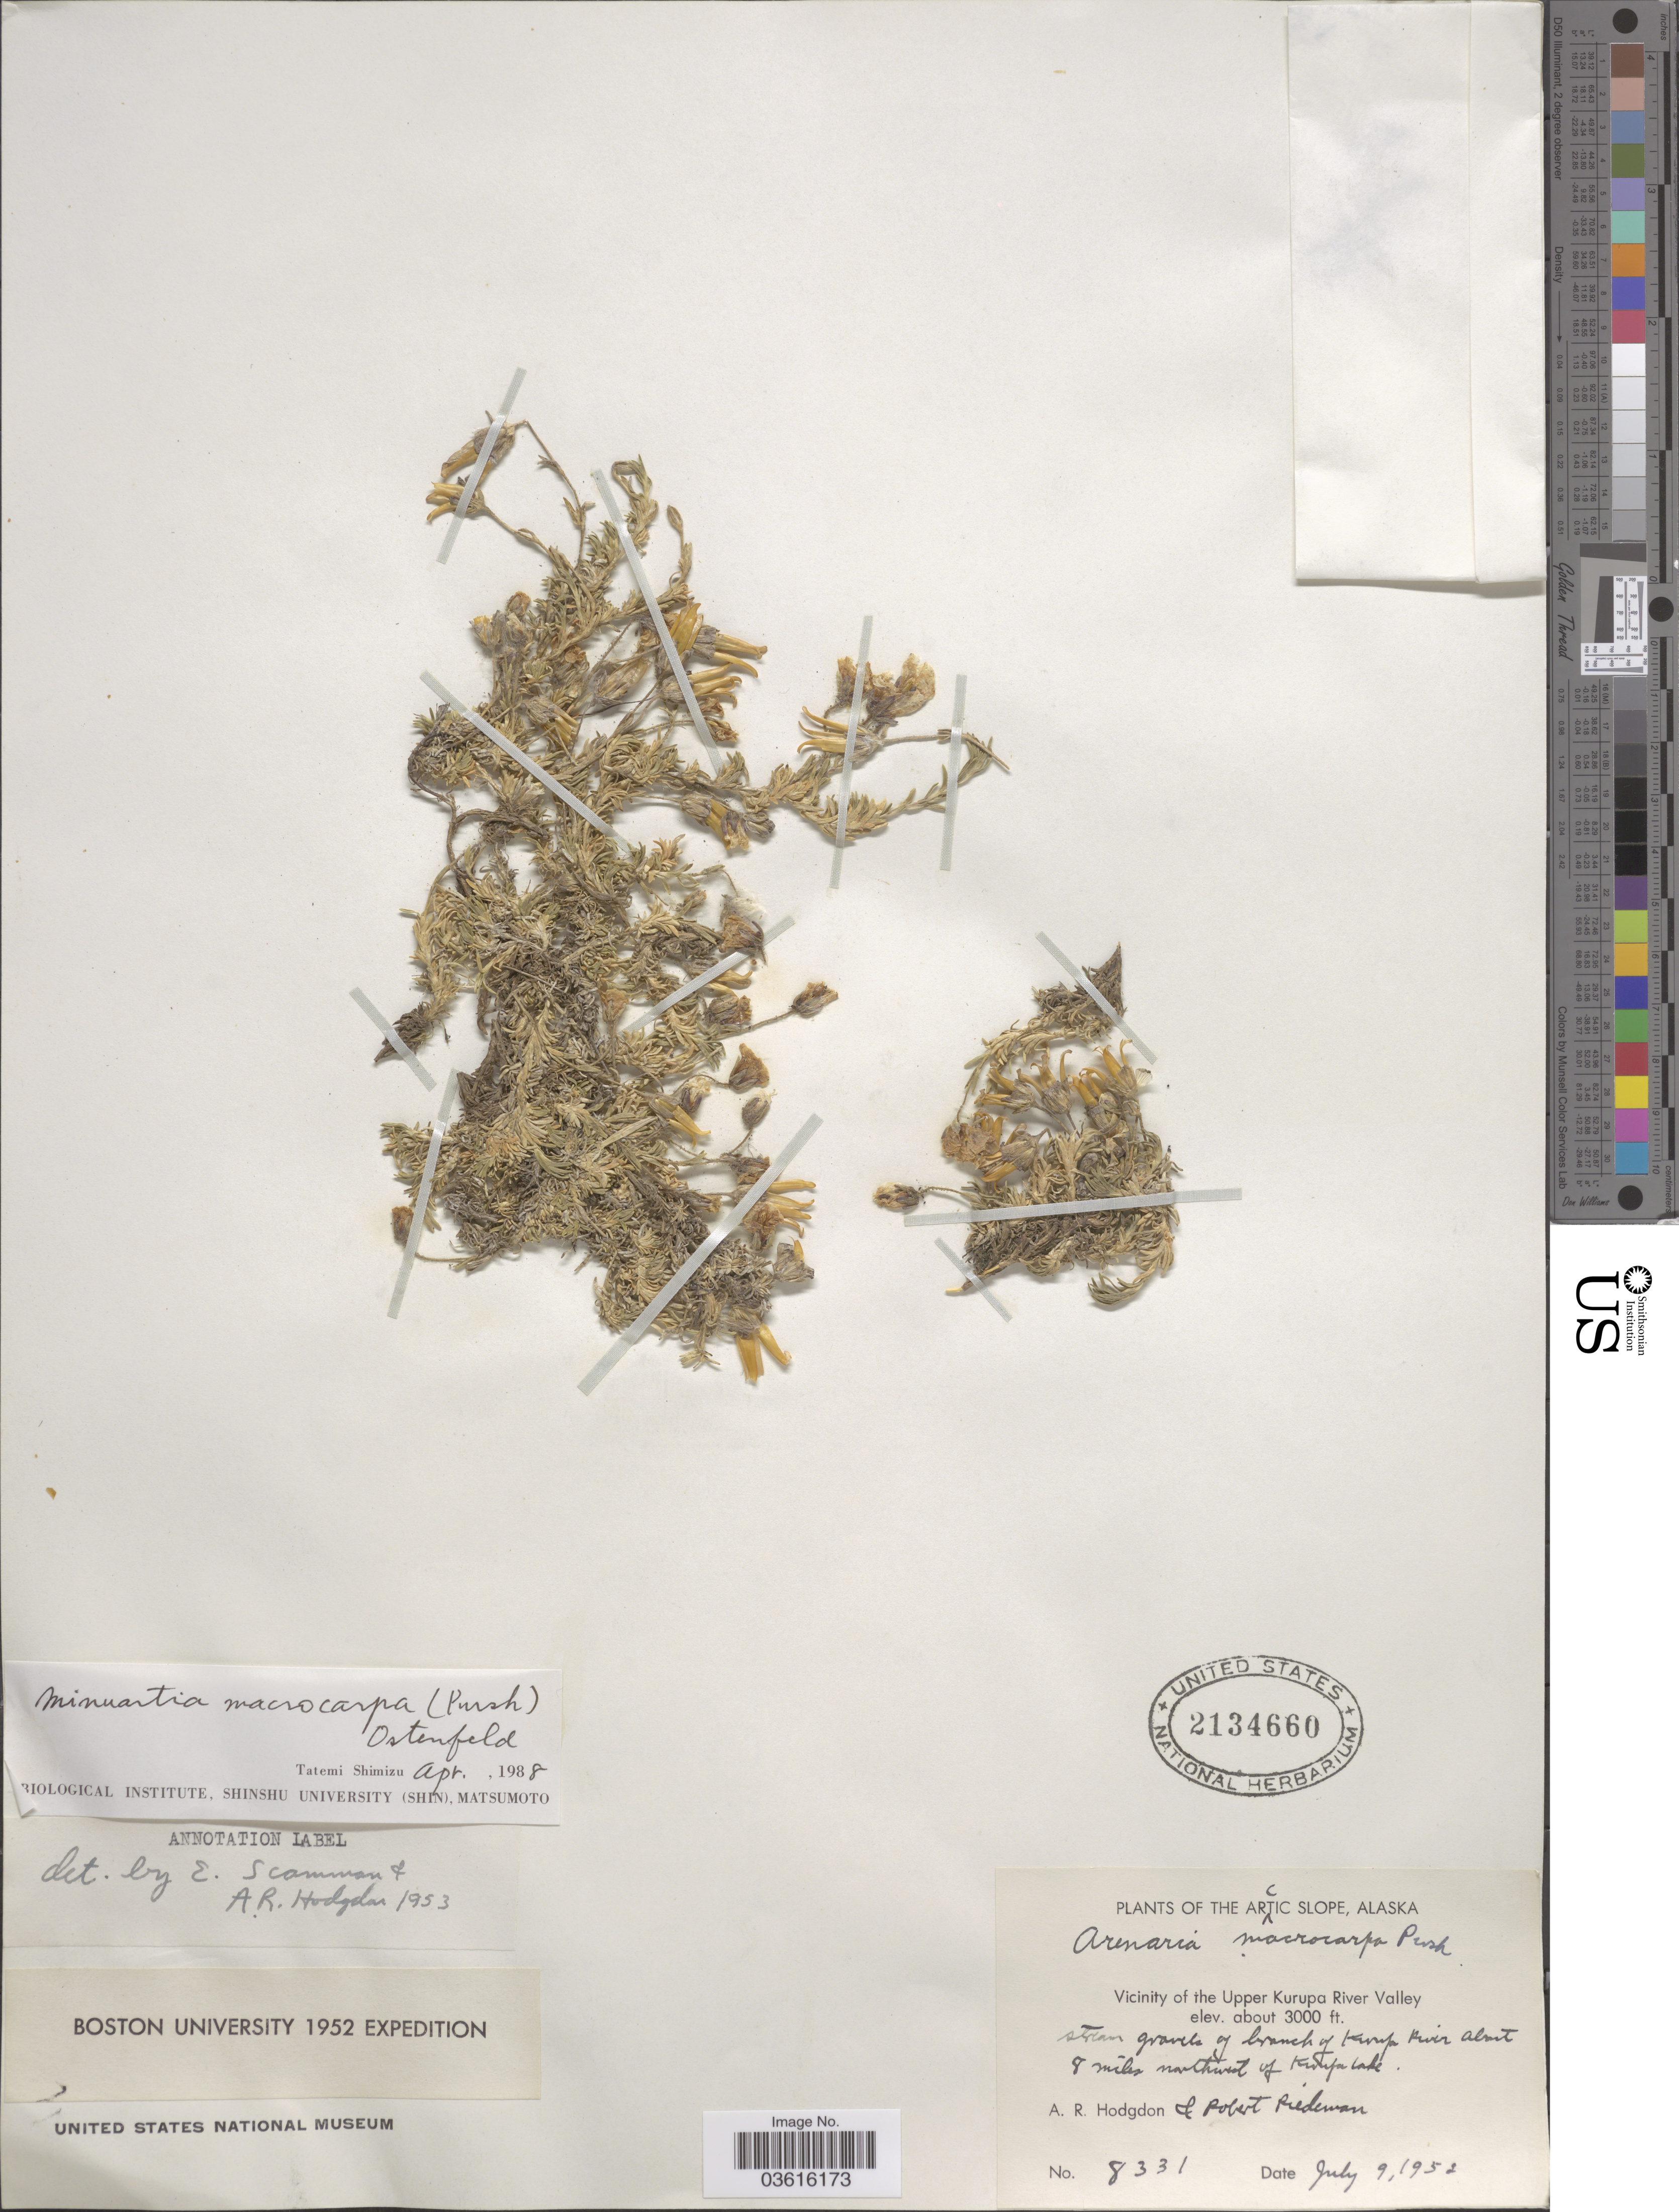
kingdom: Plantae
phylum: Tracheophyta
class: Magnoliopsida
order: Caryophyllales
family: Caryophyllaceae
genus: Pseudocherleria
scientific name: Pseudocherleria macrocarpa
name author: (Pursh) Dillenb. & Kadereit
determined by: U.S. National Herbarium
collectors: A. R. Hodgdon & R. Riedeman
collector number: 8331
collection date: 1952-07-09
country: United States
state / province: Alaska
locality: Arctic Slope. Vicinity of the Upper Kurupa River Valley. Stream gravels of branch of Kurupa River about 8 miles northwest of Kurupa Lake.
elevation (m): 914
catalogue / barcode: US 2134660